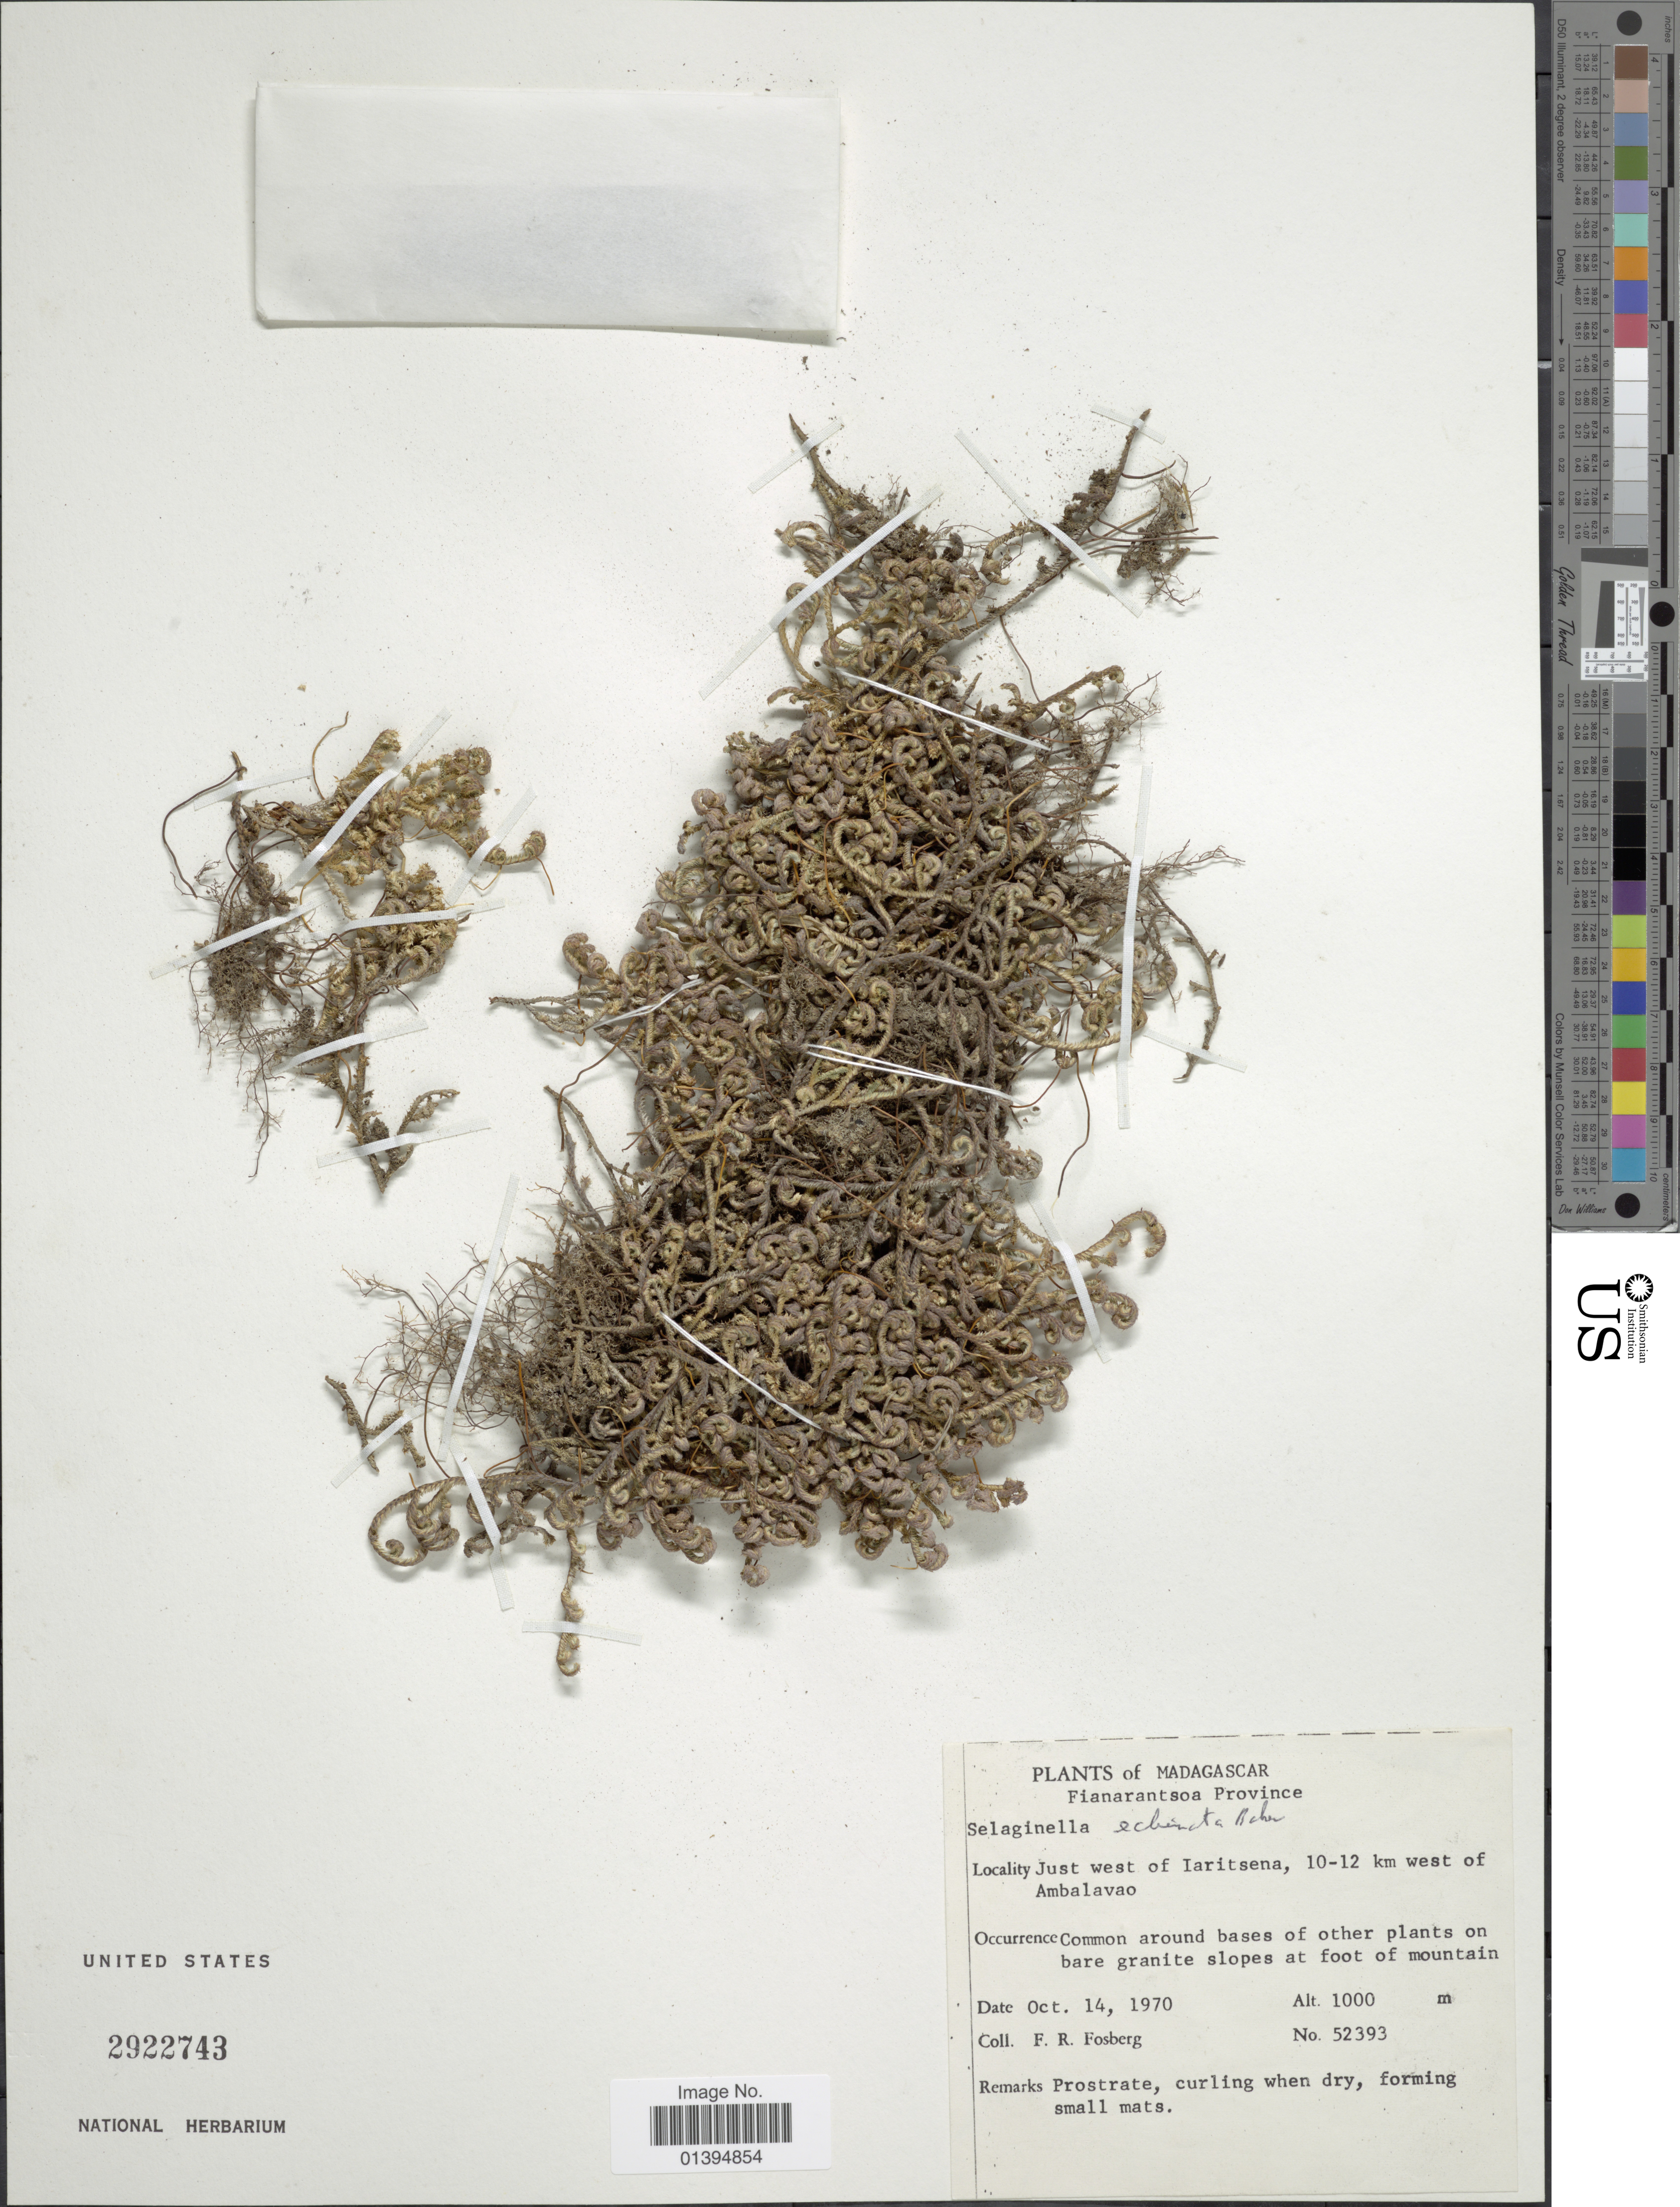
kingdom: Plantae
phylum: Tracheophyta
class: Lycopodiopsida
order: Selaginellales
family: Selaginellaceae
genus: Selaginella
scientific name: Selaginella echinata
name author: Baker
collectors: F. R. Fosberg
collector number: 52393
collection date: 1970-10-14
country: Madagascar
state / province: Haute Matsiatra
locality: Just west of Iaritsena, 10-12 km west of Ambalavao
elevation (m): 1000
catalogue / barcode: US 2922743